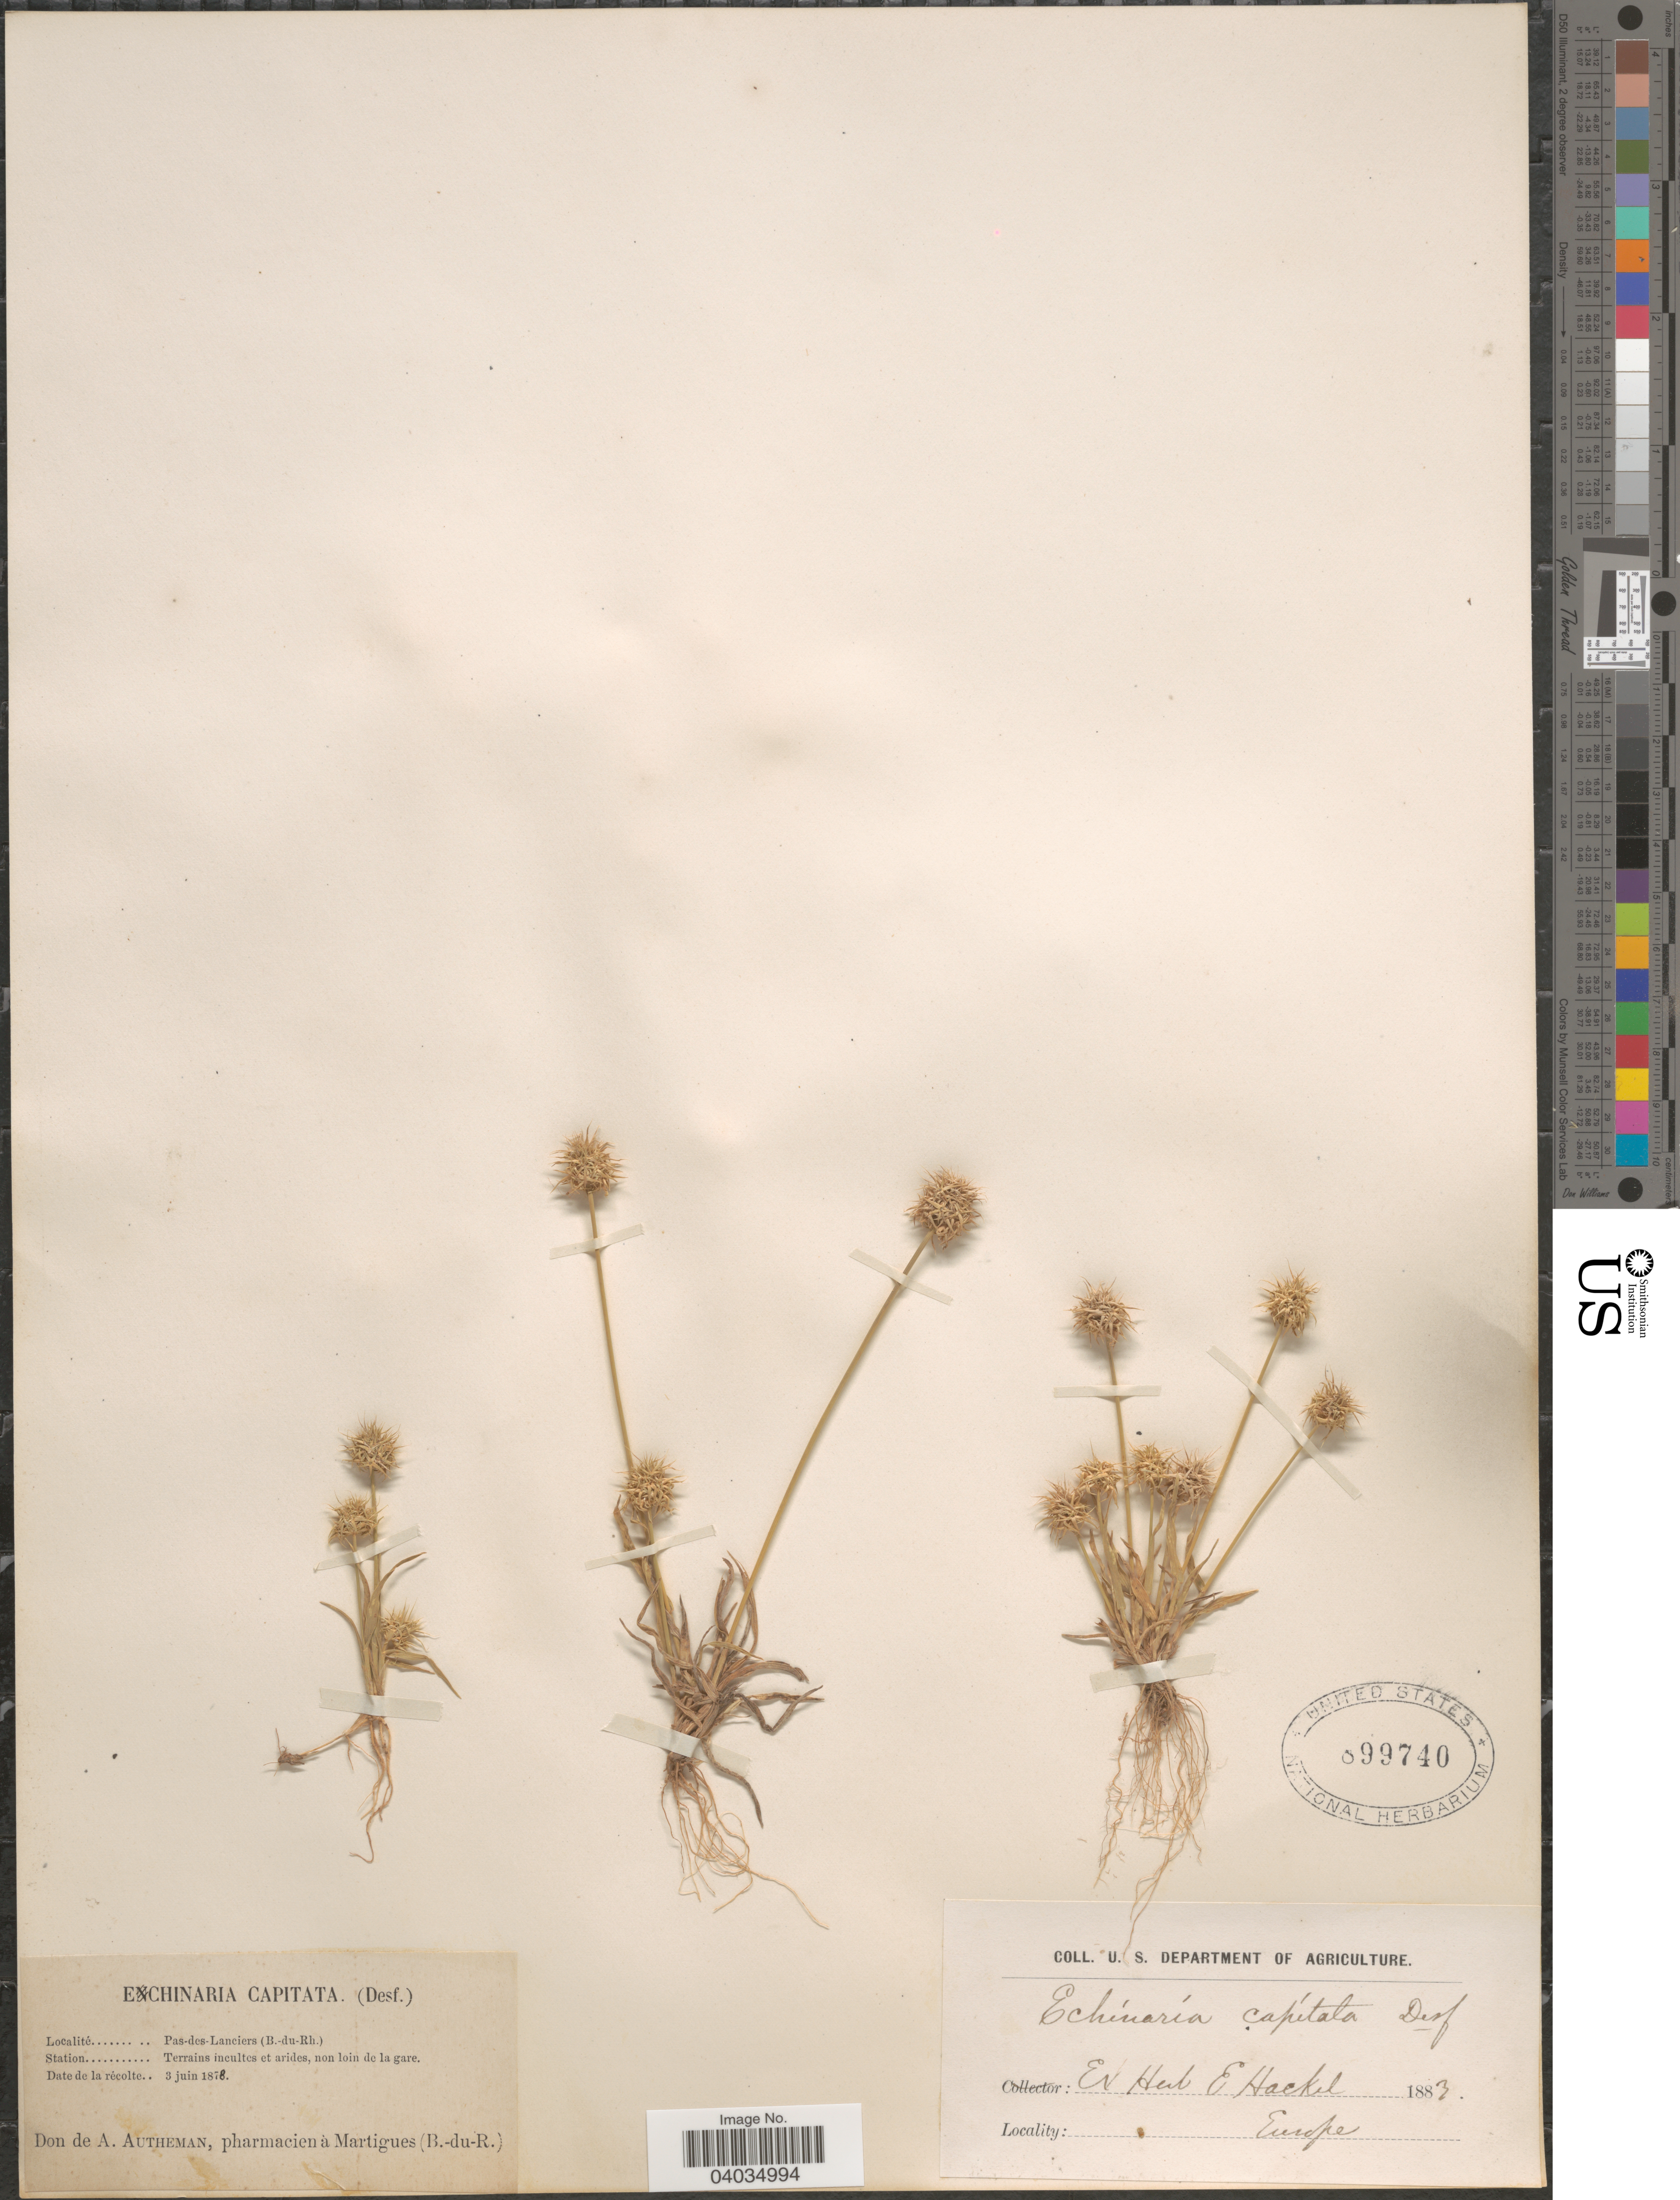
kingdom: Plantae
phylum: Tracheophyta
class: Liliopsida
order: Poales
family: Poaceae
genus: Echinaria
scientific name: Echinaria capitata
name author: (L.) Desf.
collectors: A. Autheman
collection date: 1878-06-03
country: France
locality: Pas-des-Lanciers (B.-du-Rh.). Station Terrains incultes et arides, non loin de la gare. Europe.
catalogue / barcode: US 899740